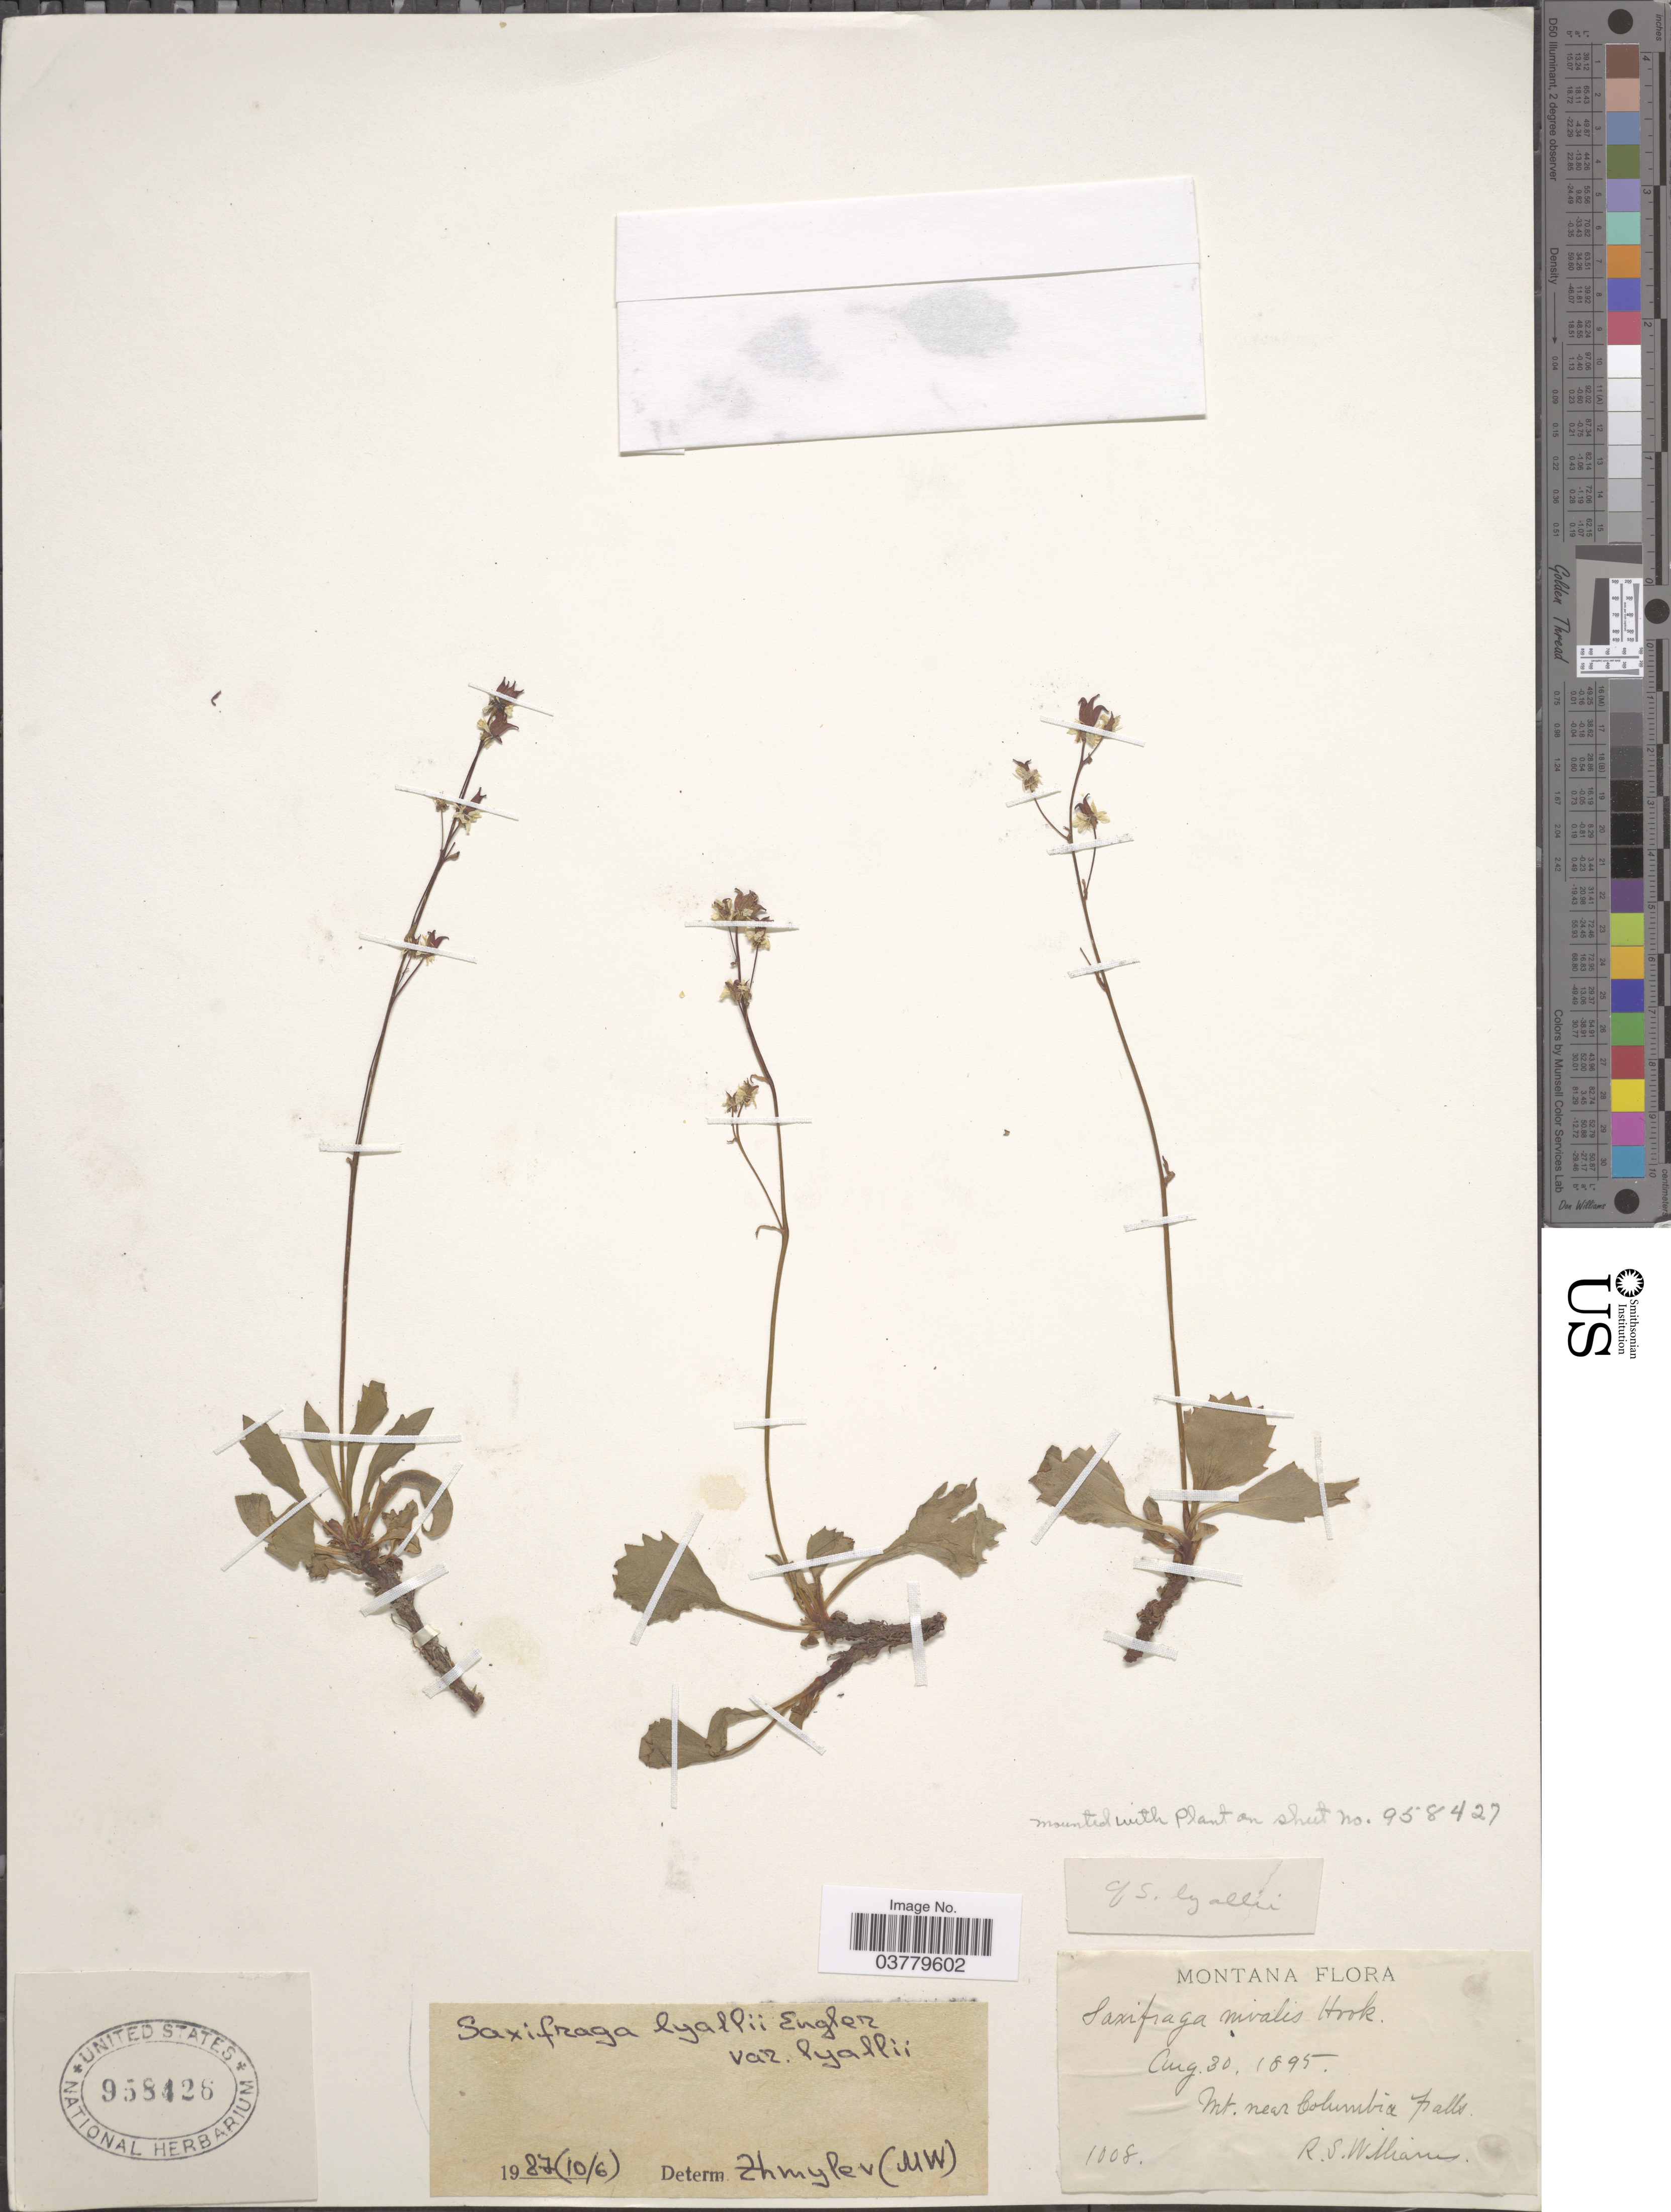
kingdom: Plantae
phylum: Tracheophyta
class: Magnoliopsida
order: Saxifragales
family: Saxifragaceae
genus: Micranthes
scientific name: Micranthes lyalii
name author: (Engl.) Small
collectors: R. S. Williams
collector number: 1008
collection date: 1895-08-30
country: United States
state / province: Montana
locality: Mt. near Columbia Falls.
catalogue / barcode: US 958426